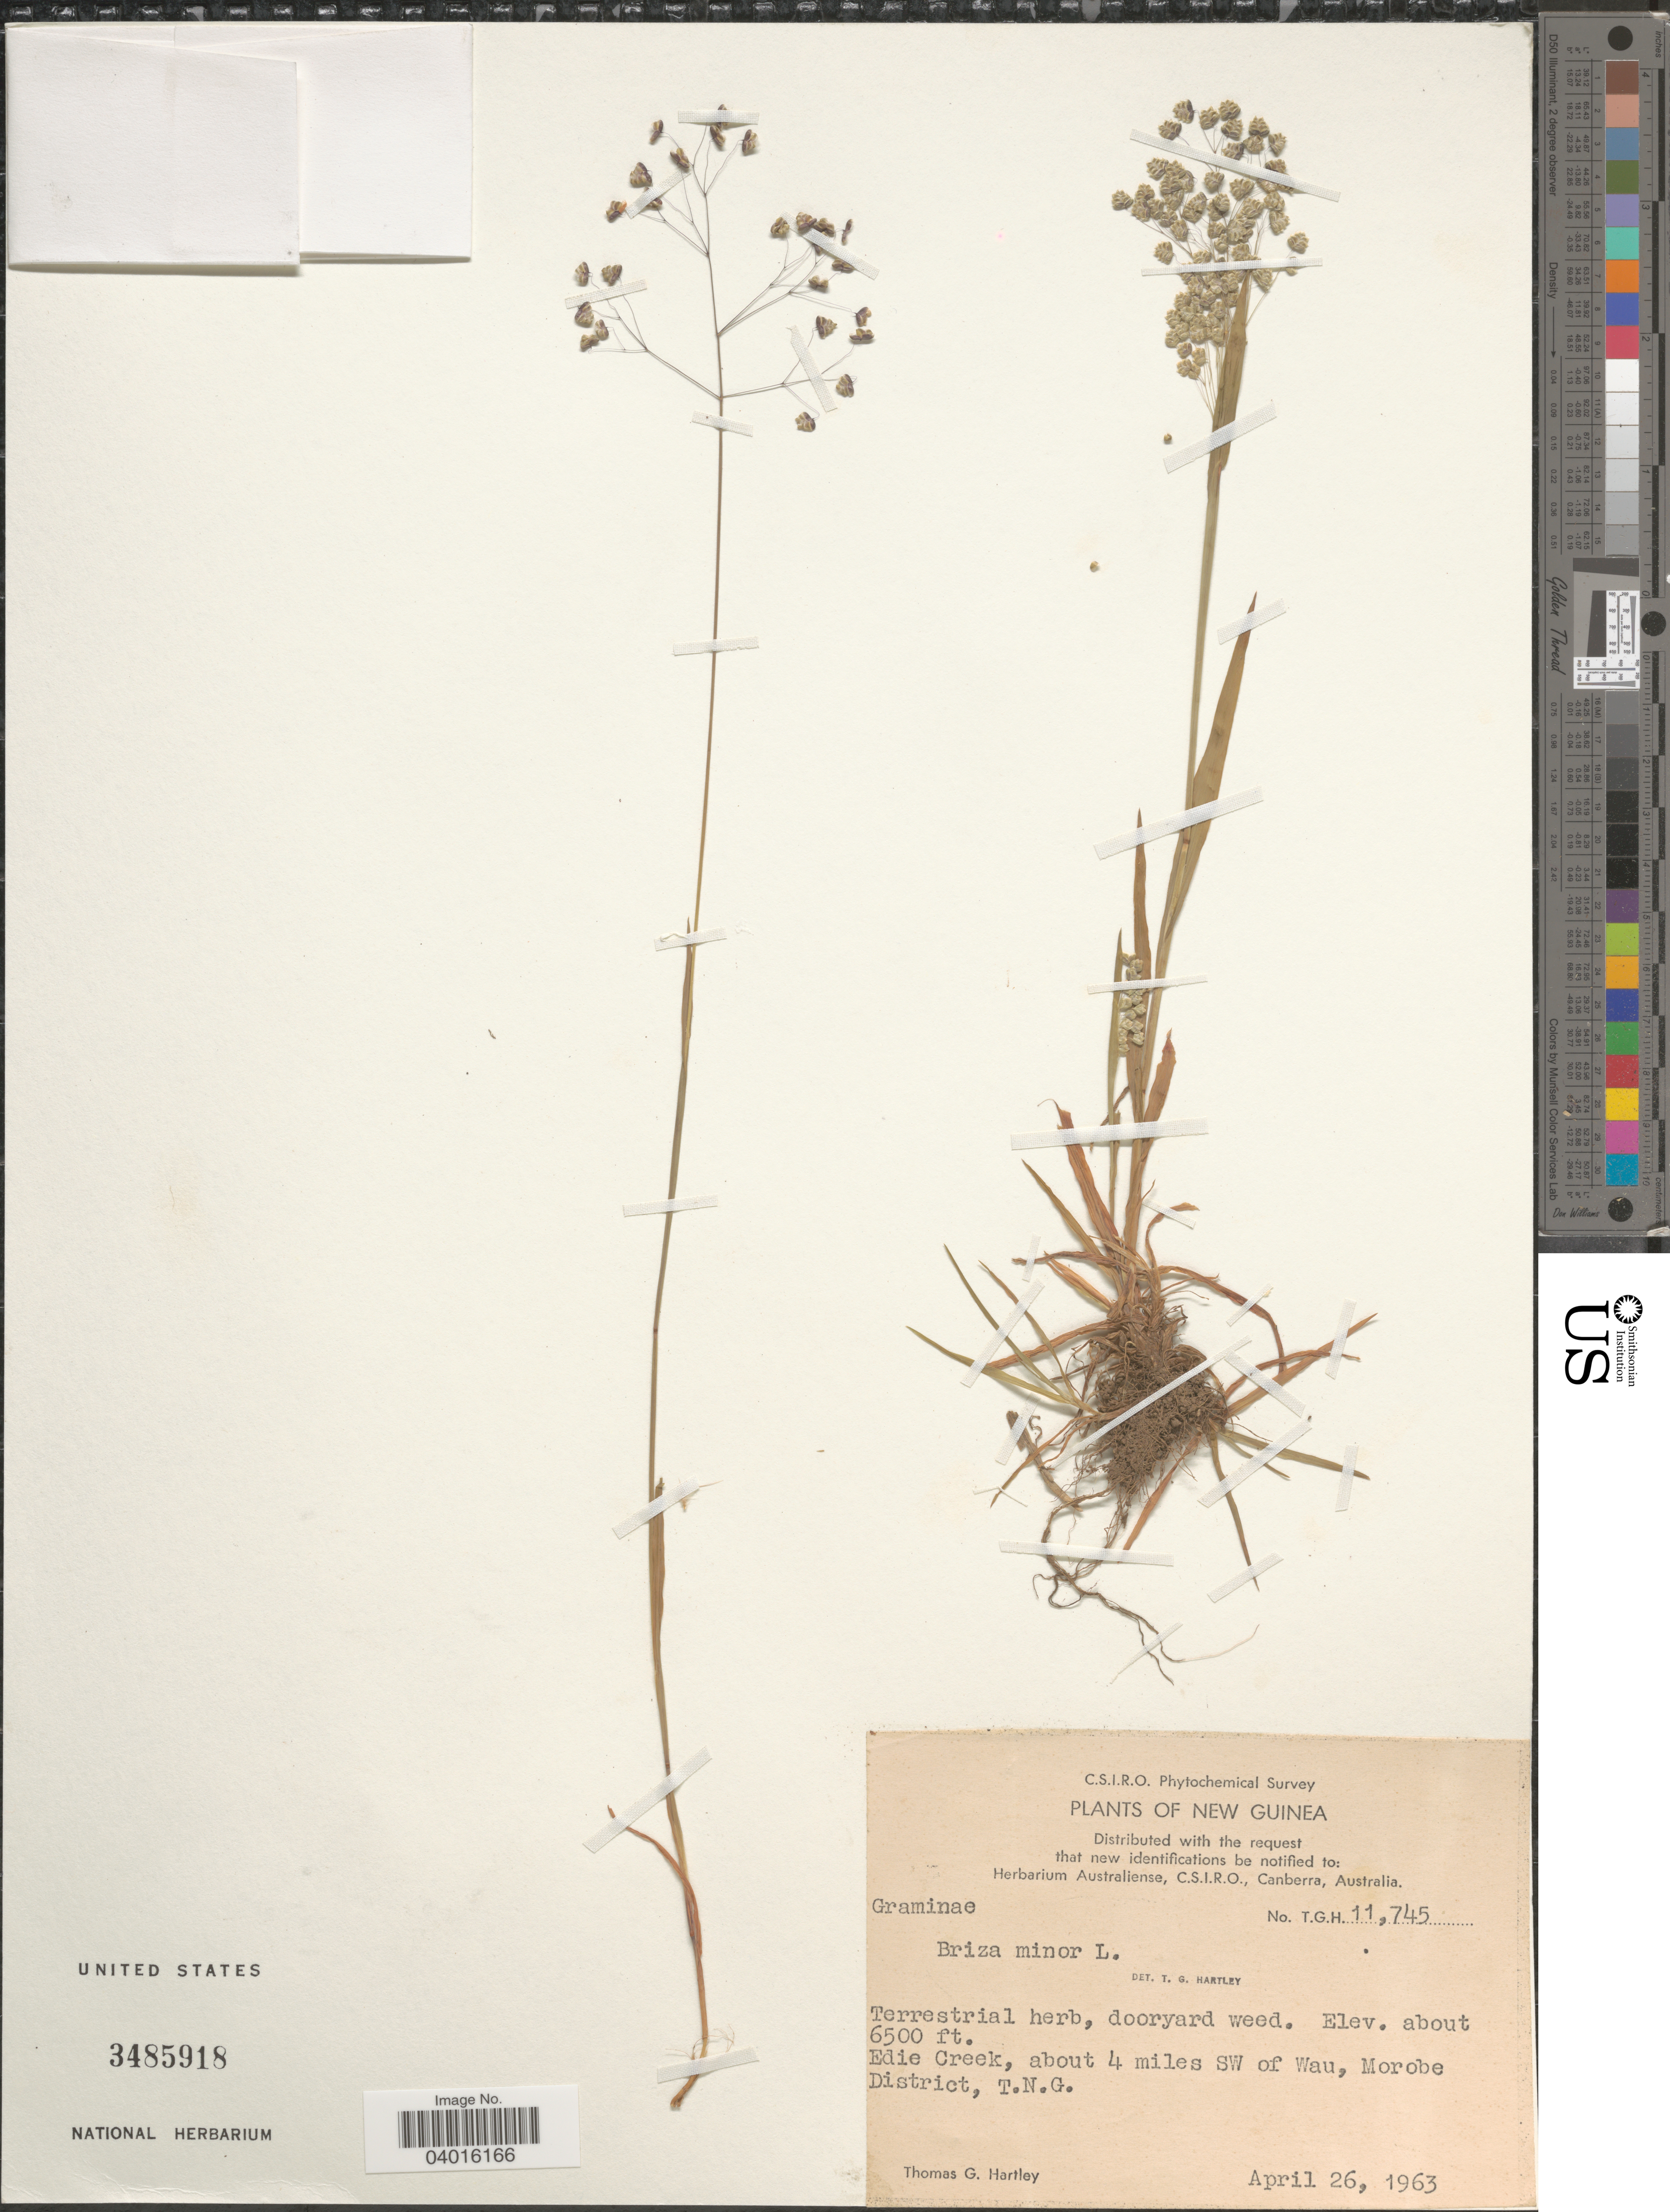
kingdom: Plantae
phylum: Tracheophyta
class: Liliopsida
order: Poales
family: Poaceae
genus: Briza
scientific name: Briza minor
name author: L.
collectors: T. G. Hartley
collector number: T.G.H. 11745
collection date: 1963-04-26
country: Papua New Guinea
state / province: Morobe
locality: New Guinea. Edie Creek, about 4 miles SW of Wau, Morobe District, T.N.G.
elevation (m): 1981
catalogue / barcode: US 3485918